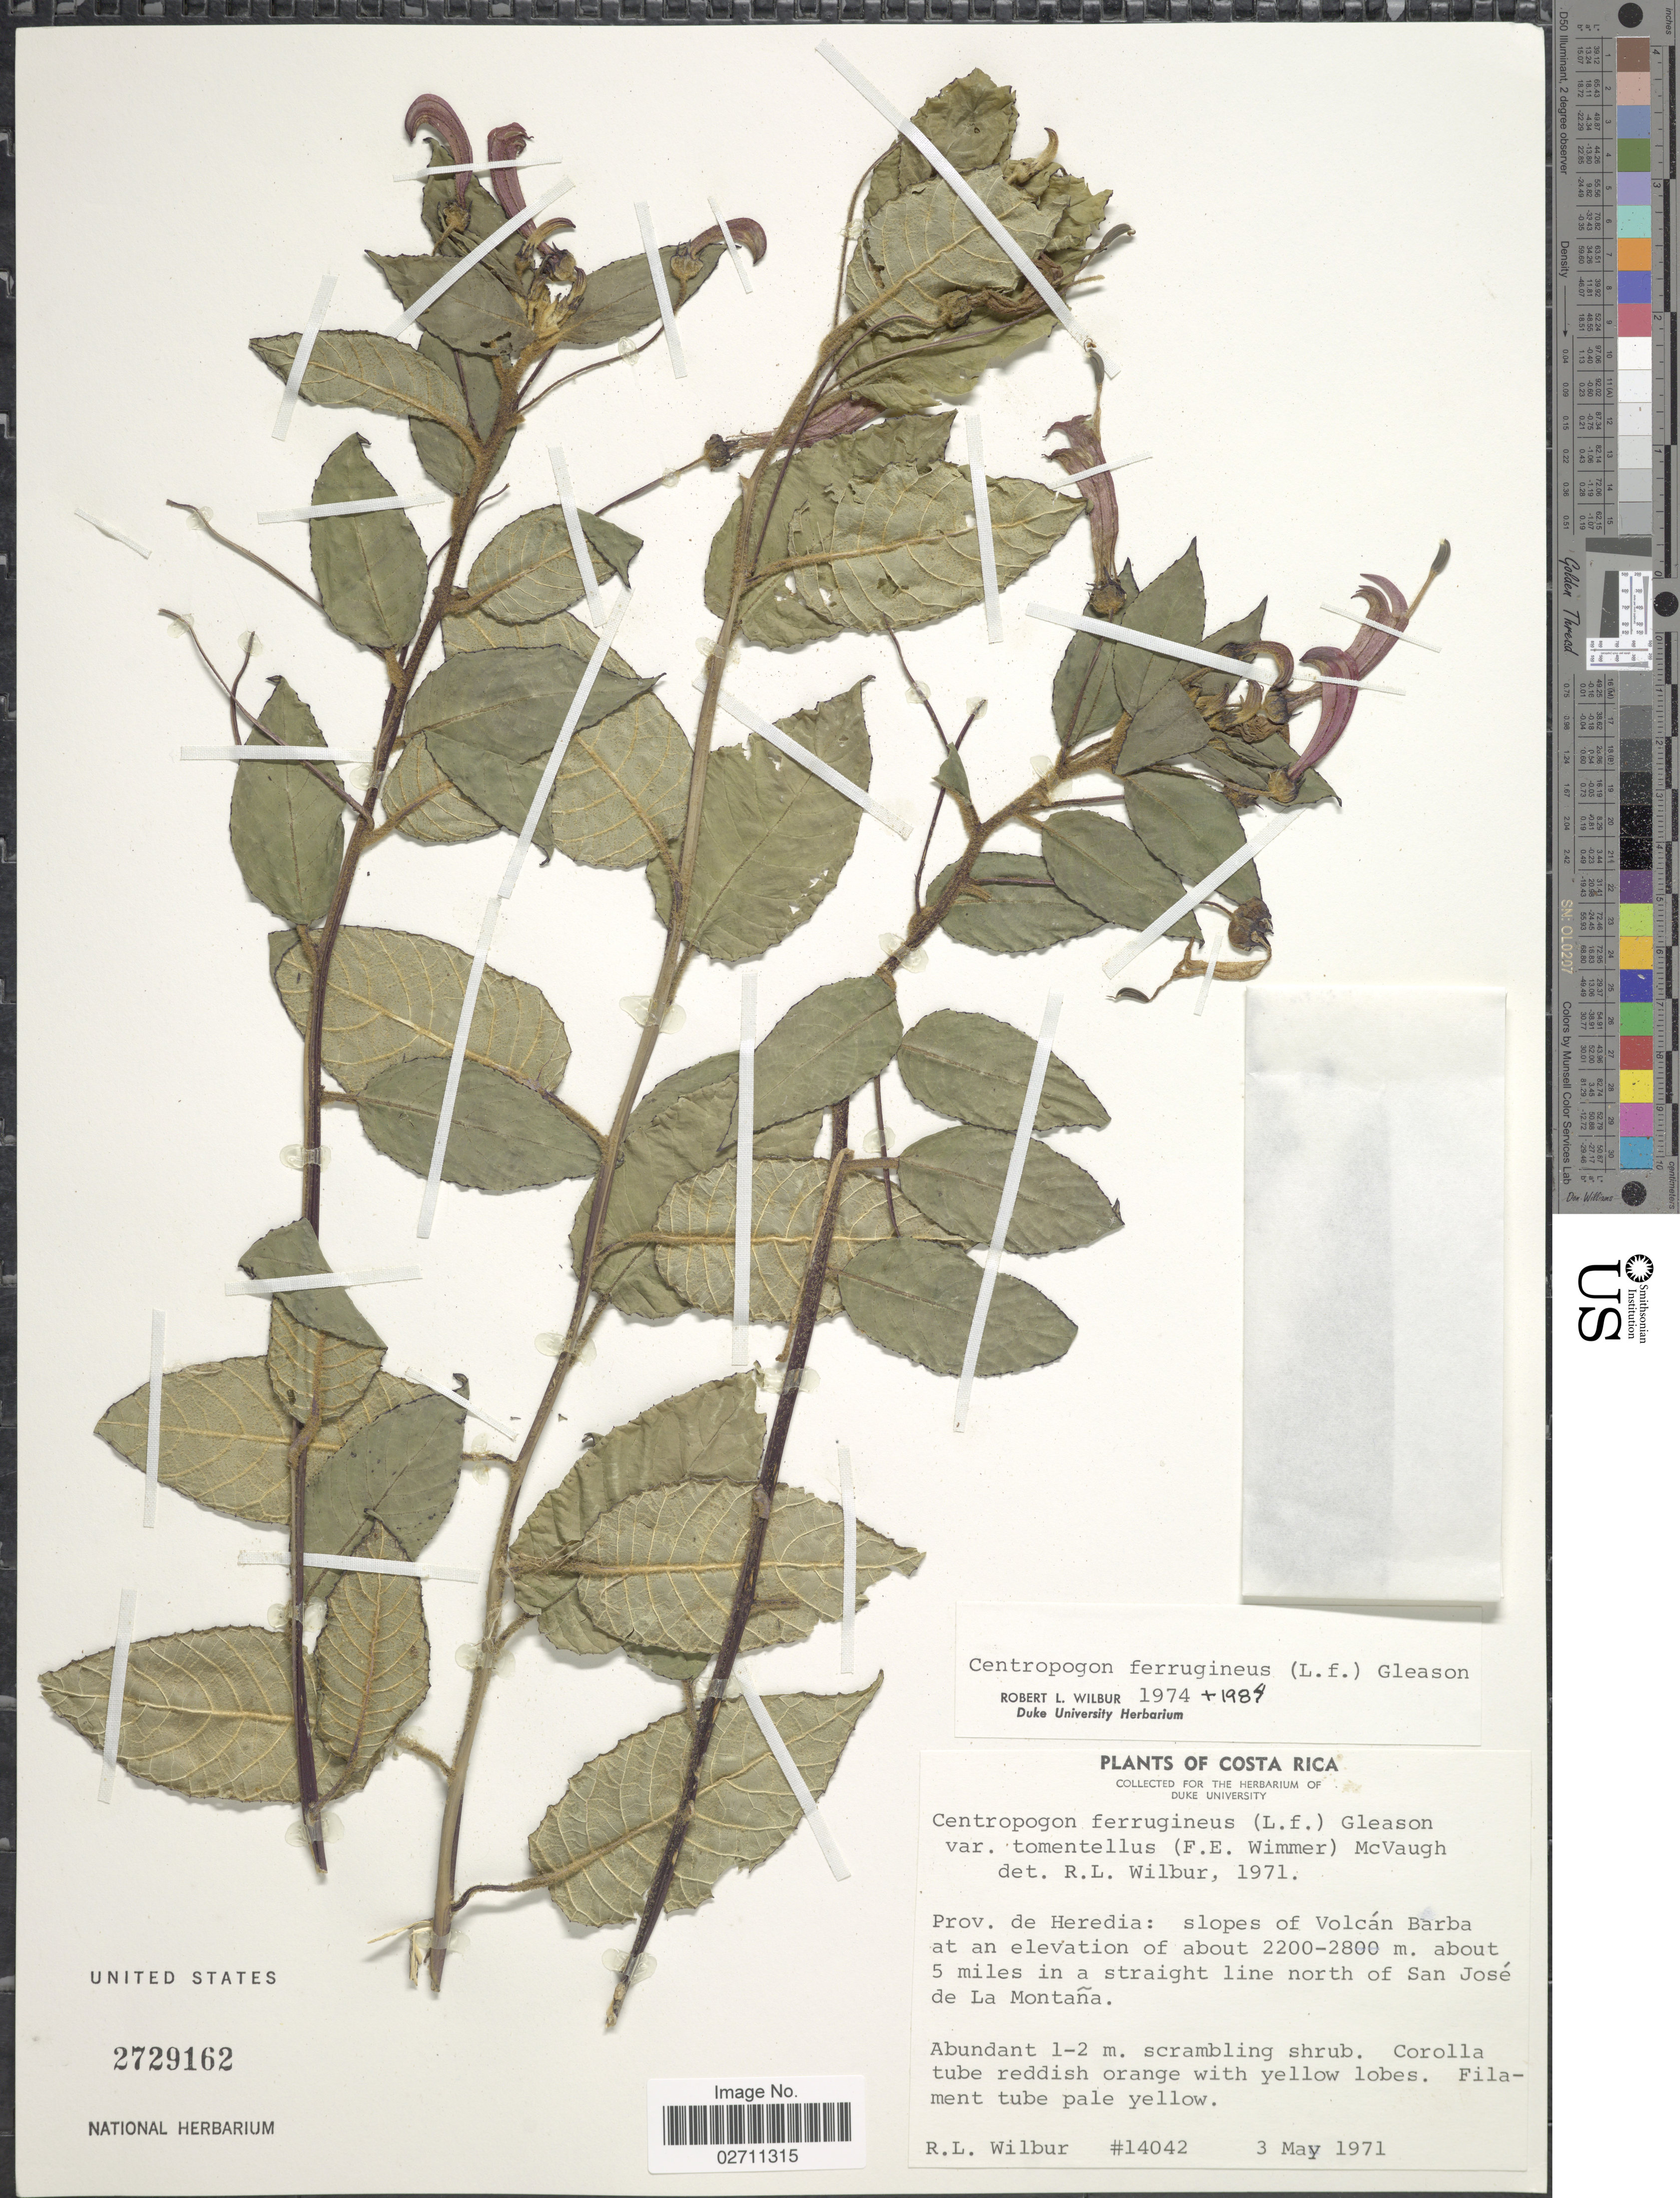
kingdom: Plantae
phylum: Tracheophyta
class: Magnoliopsida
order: Asterales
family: Campanulaceae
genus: Centropogon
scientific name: Centropogon ferrugineus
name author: (L. f.) Gleason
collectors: R. L. Wilbur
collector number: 14042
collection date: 1971-05-03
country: Costa Rica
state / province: Heredia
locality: Slopes of Volcan Barba about 5 miles in a straight line north of San Jose de La Montana.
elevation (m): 2200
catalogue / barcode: US 2729162